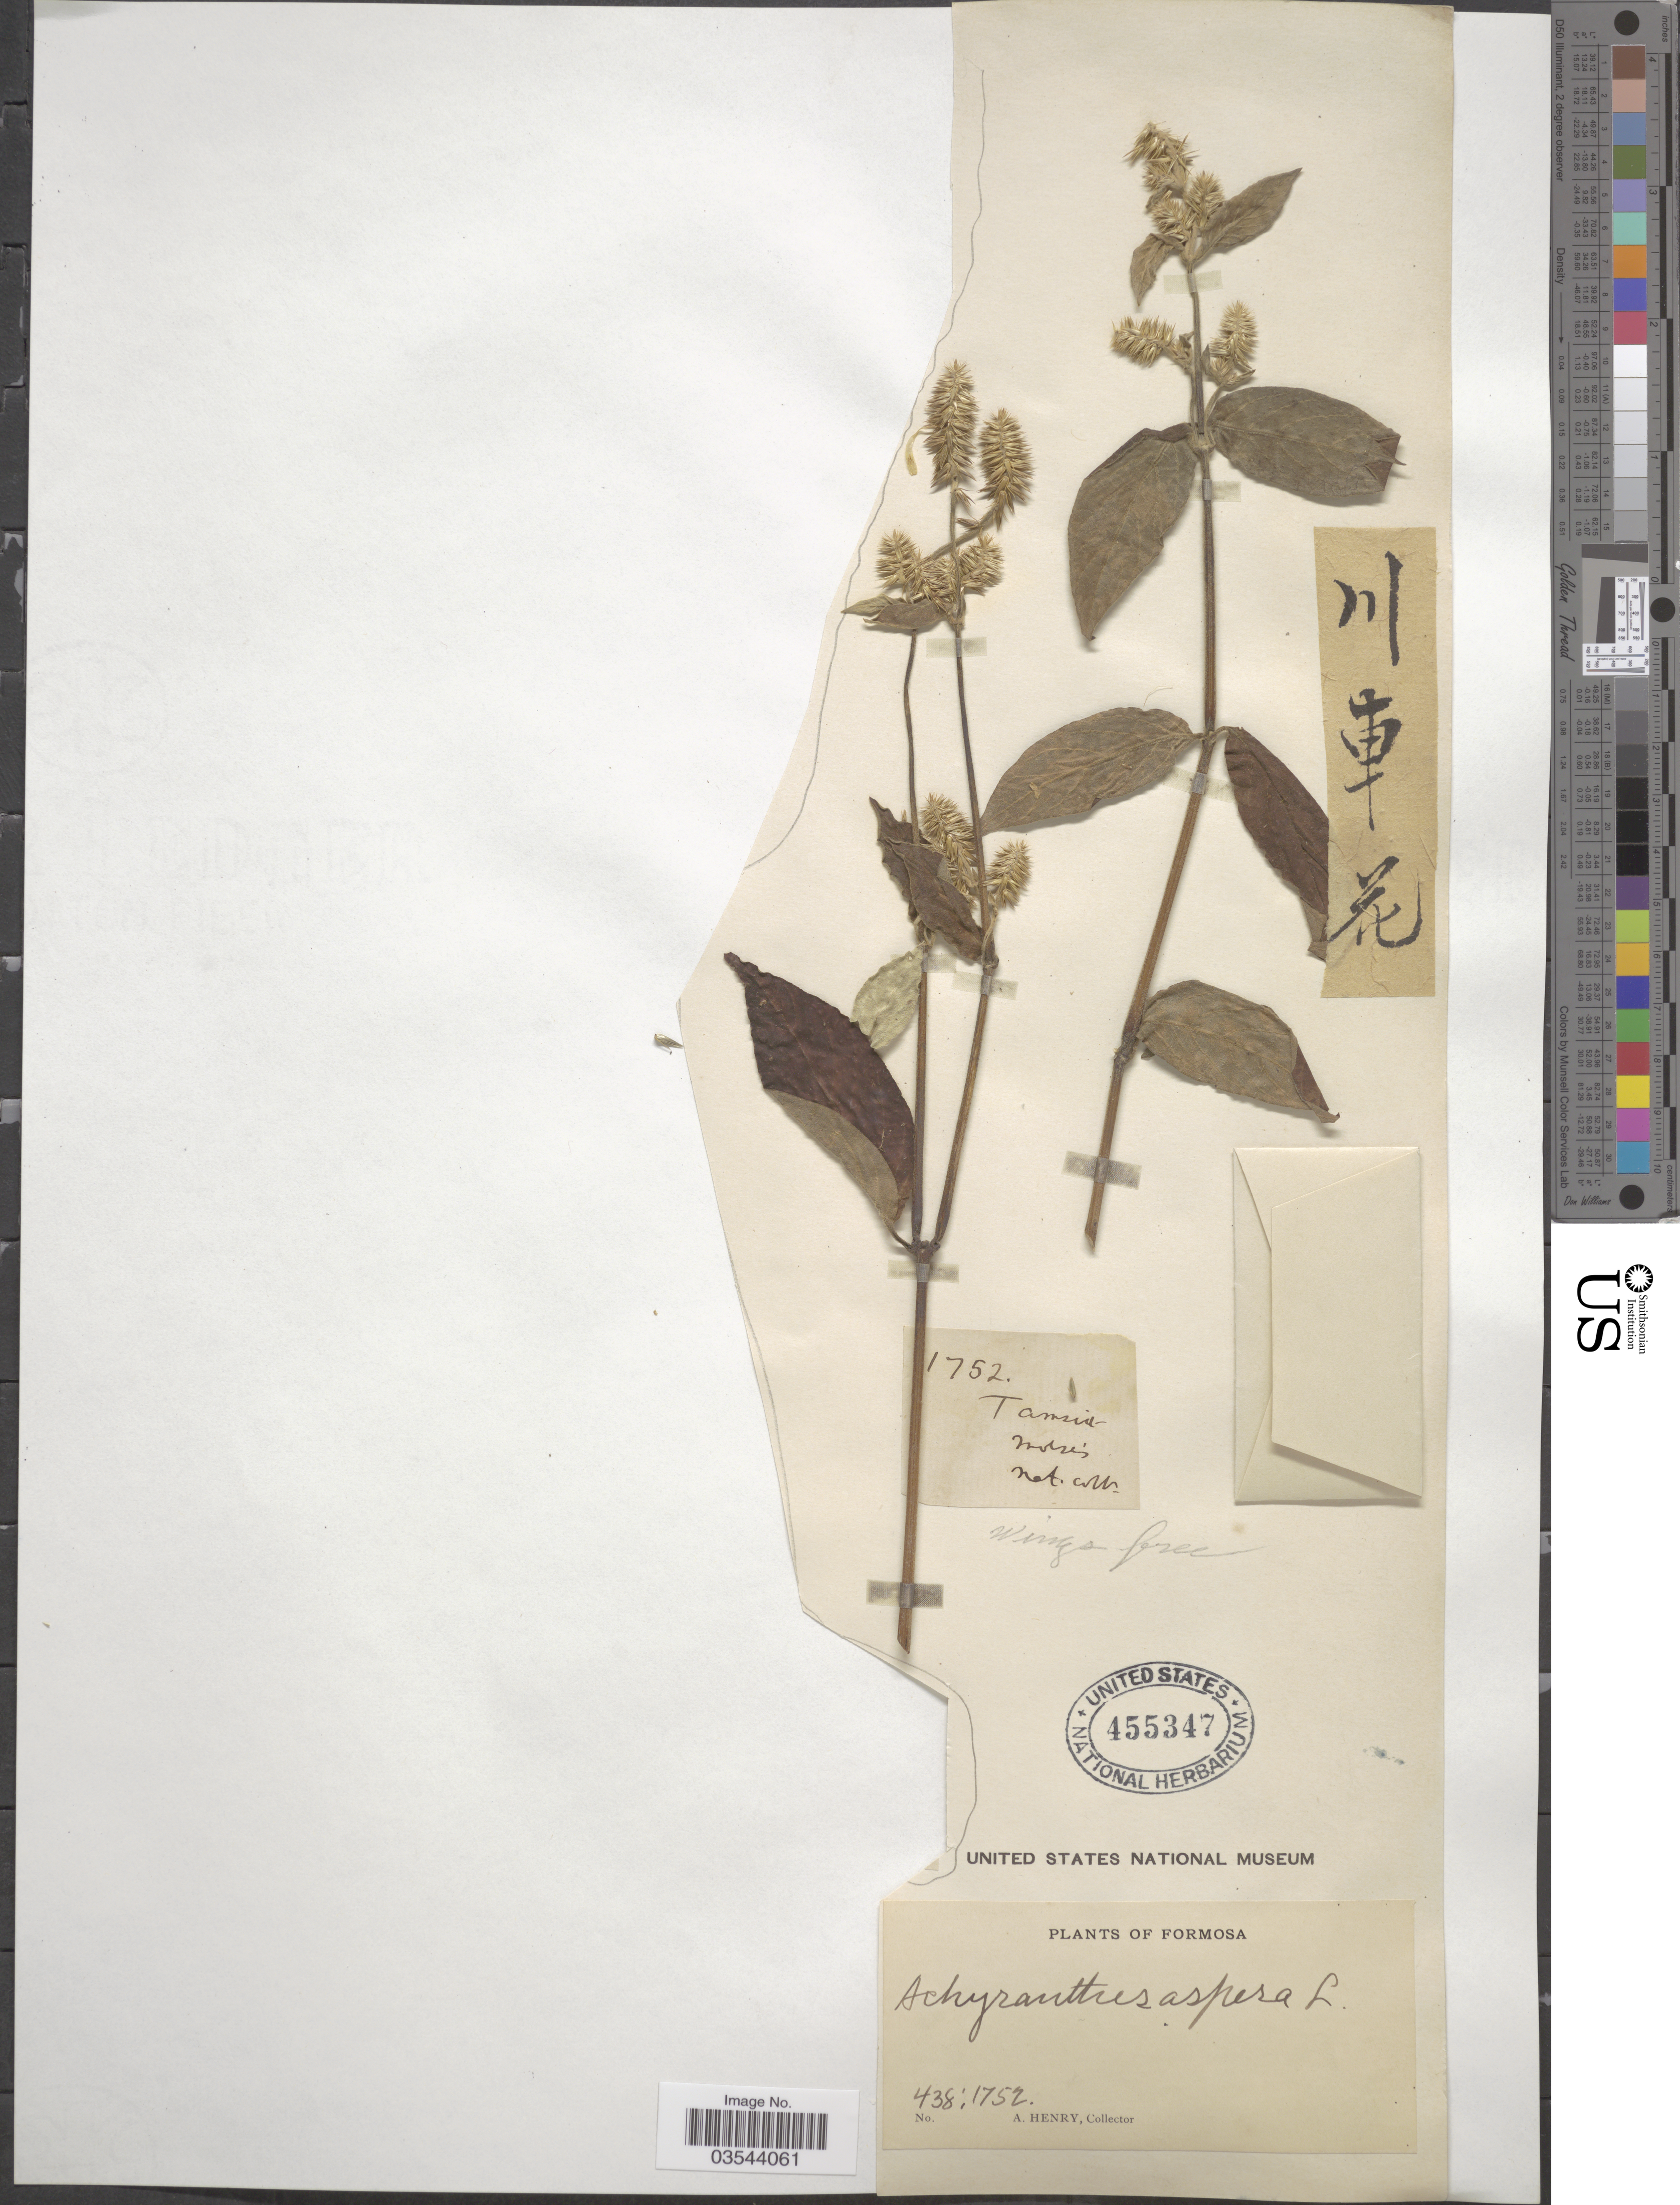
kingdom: Plantae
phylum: Tracheophyta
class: Magnoliopsida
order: Caryophyllales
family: Amaranthaceae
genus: Achyranthes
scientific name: Achyranthes aspera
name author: L.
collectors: A. Henry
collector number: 438/1752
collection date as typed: Nov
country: Taiwan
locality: Formosa. 1752 - Tamsui. Morse nat. coll.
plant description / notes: see Henry 438 (438/1752), US Catalog no. 2479894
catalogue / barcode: US 455347